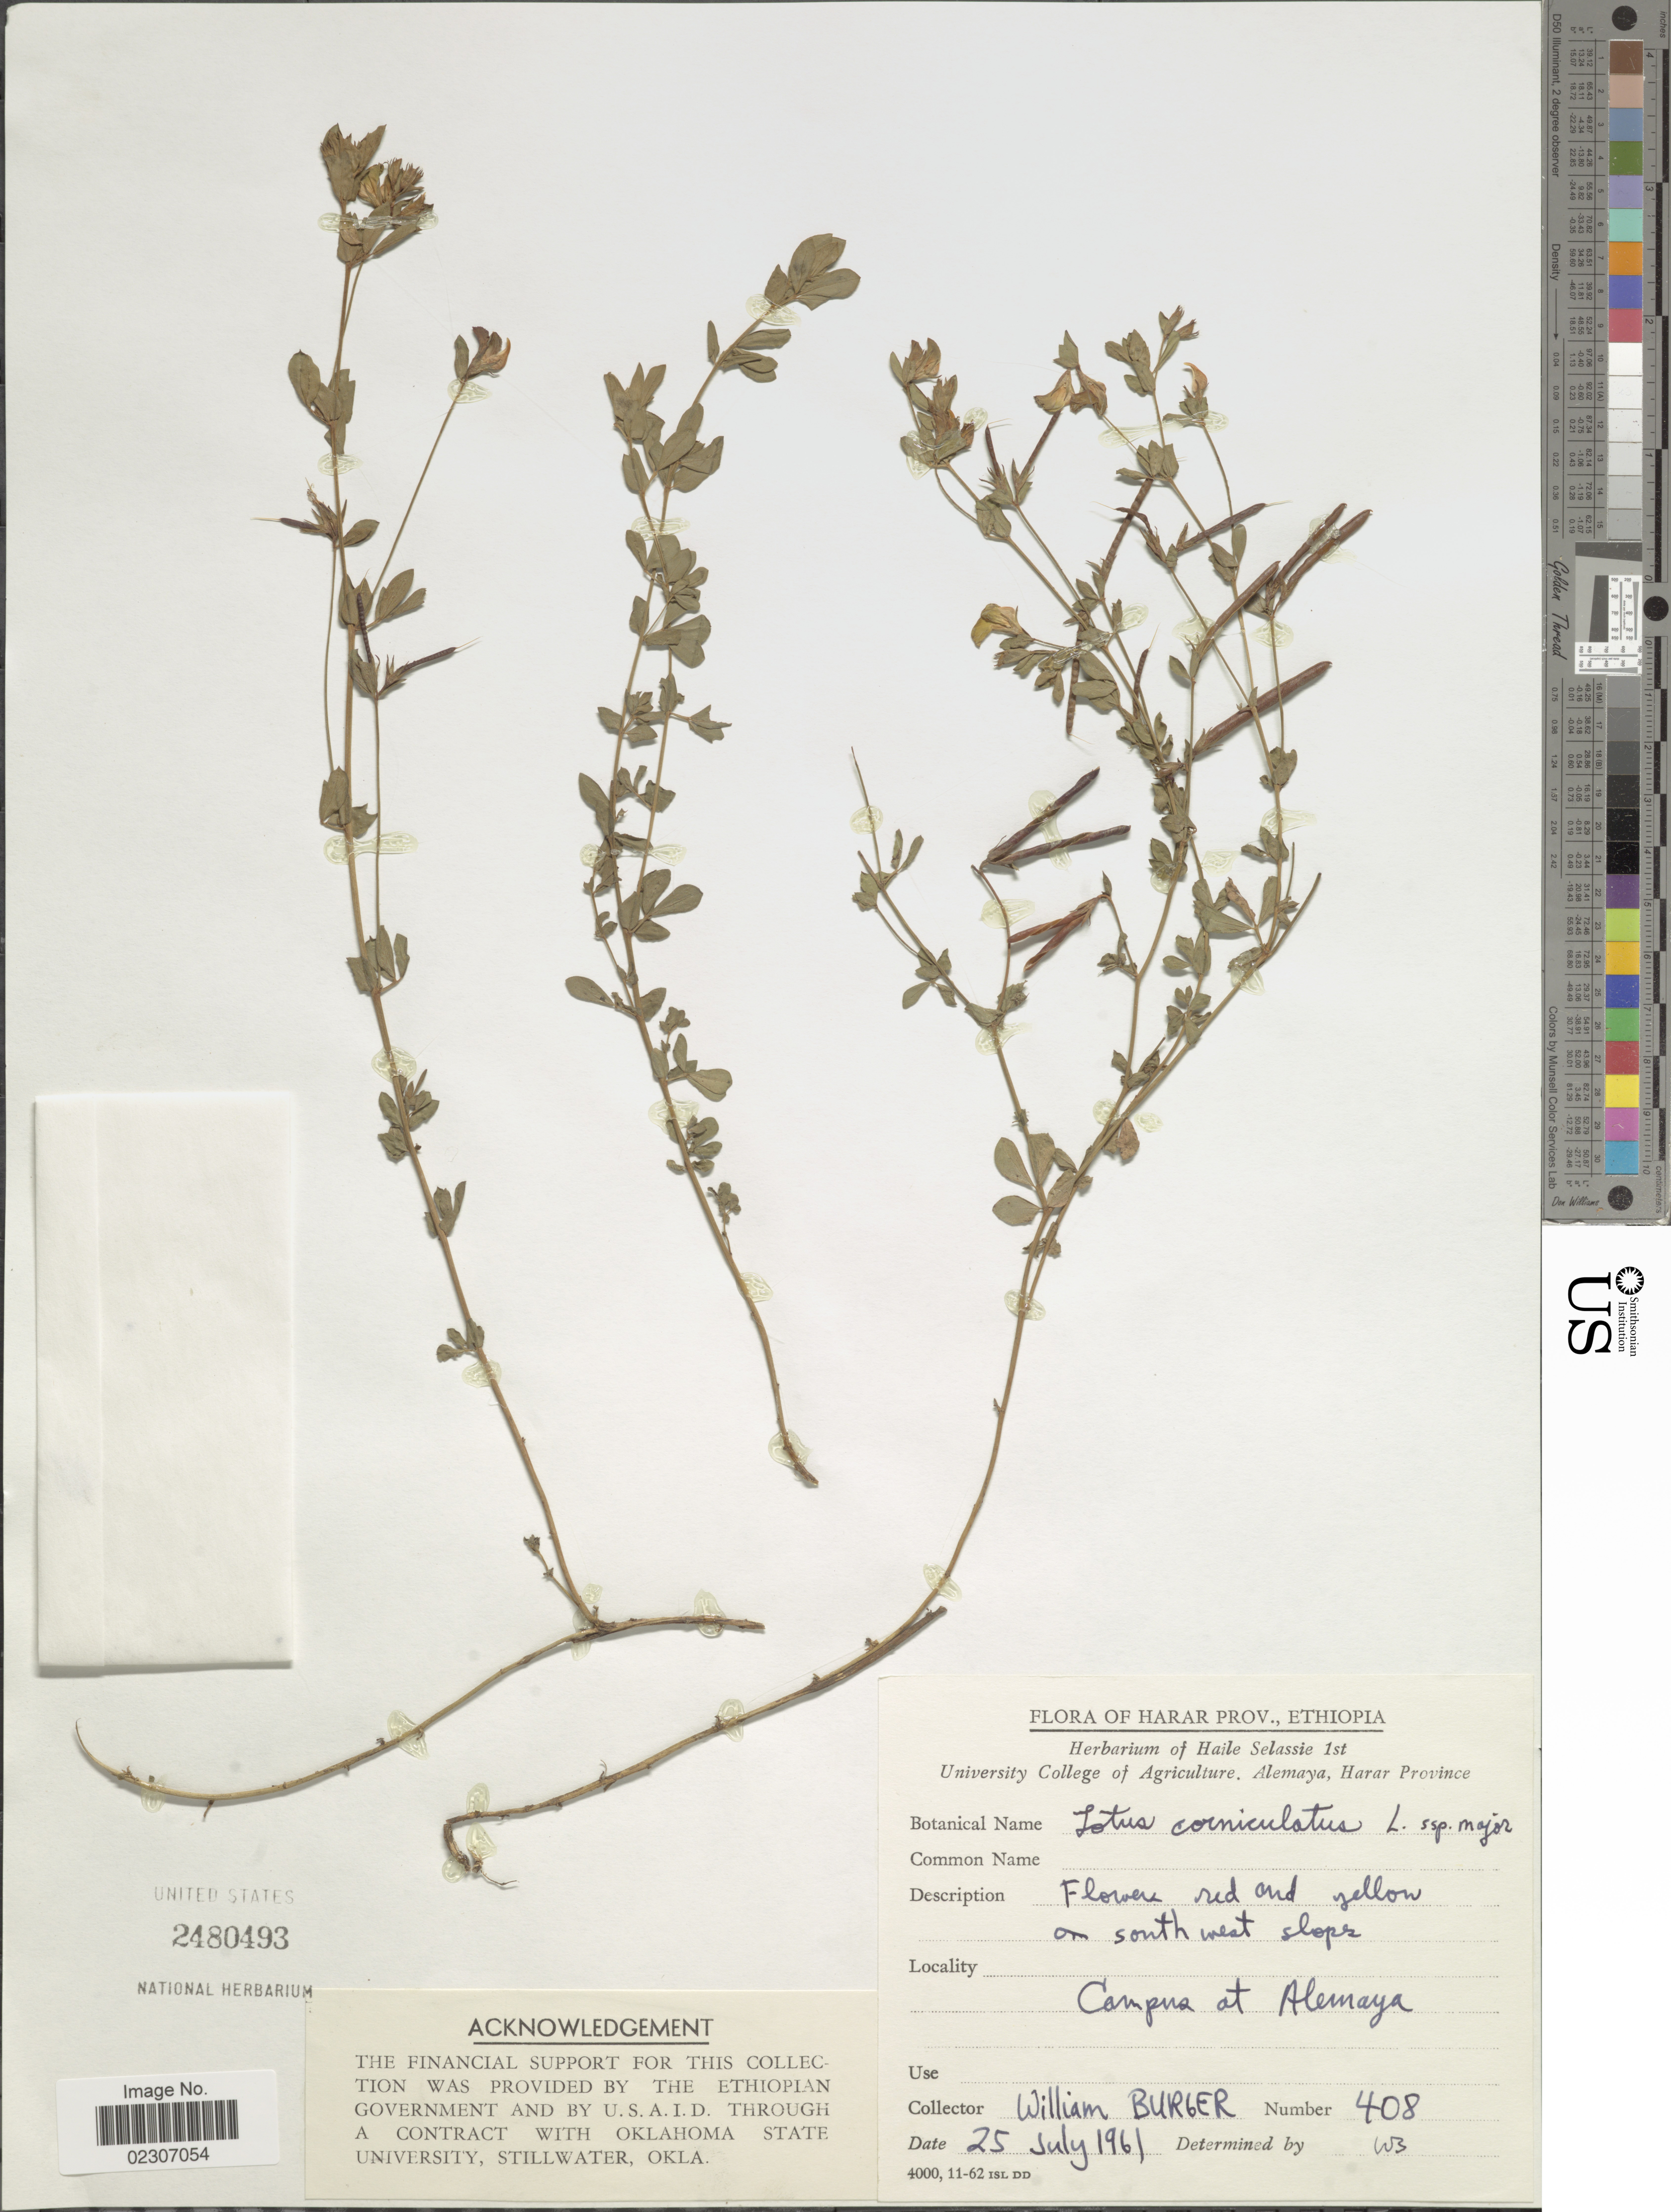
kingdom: Plantae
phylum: Tracheophyta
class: Magnoliopsida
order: Fabales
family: Fabaceae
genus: Lotus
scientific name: Lotus corniculatus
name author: L.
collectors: W. Burger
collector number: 408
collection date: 1961-07-25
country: Ethiopia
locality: Harar Prov., Campus at Alemaya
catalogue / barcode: US 2480493